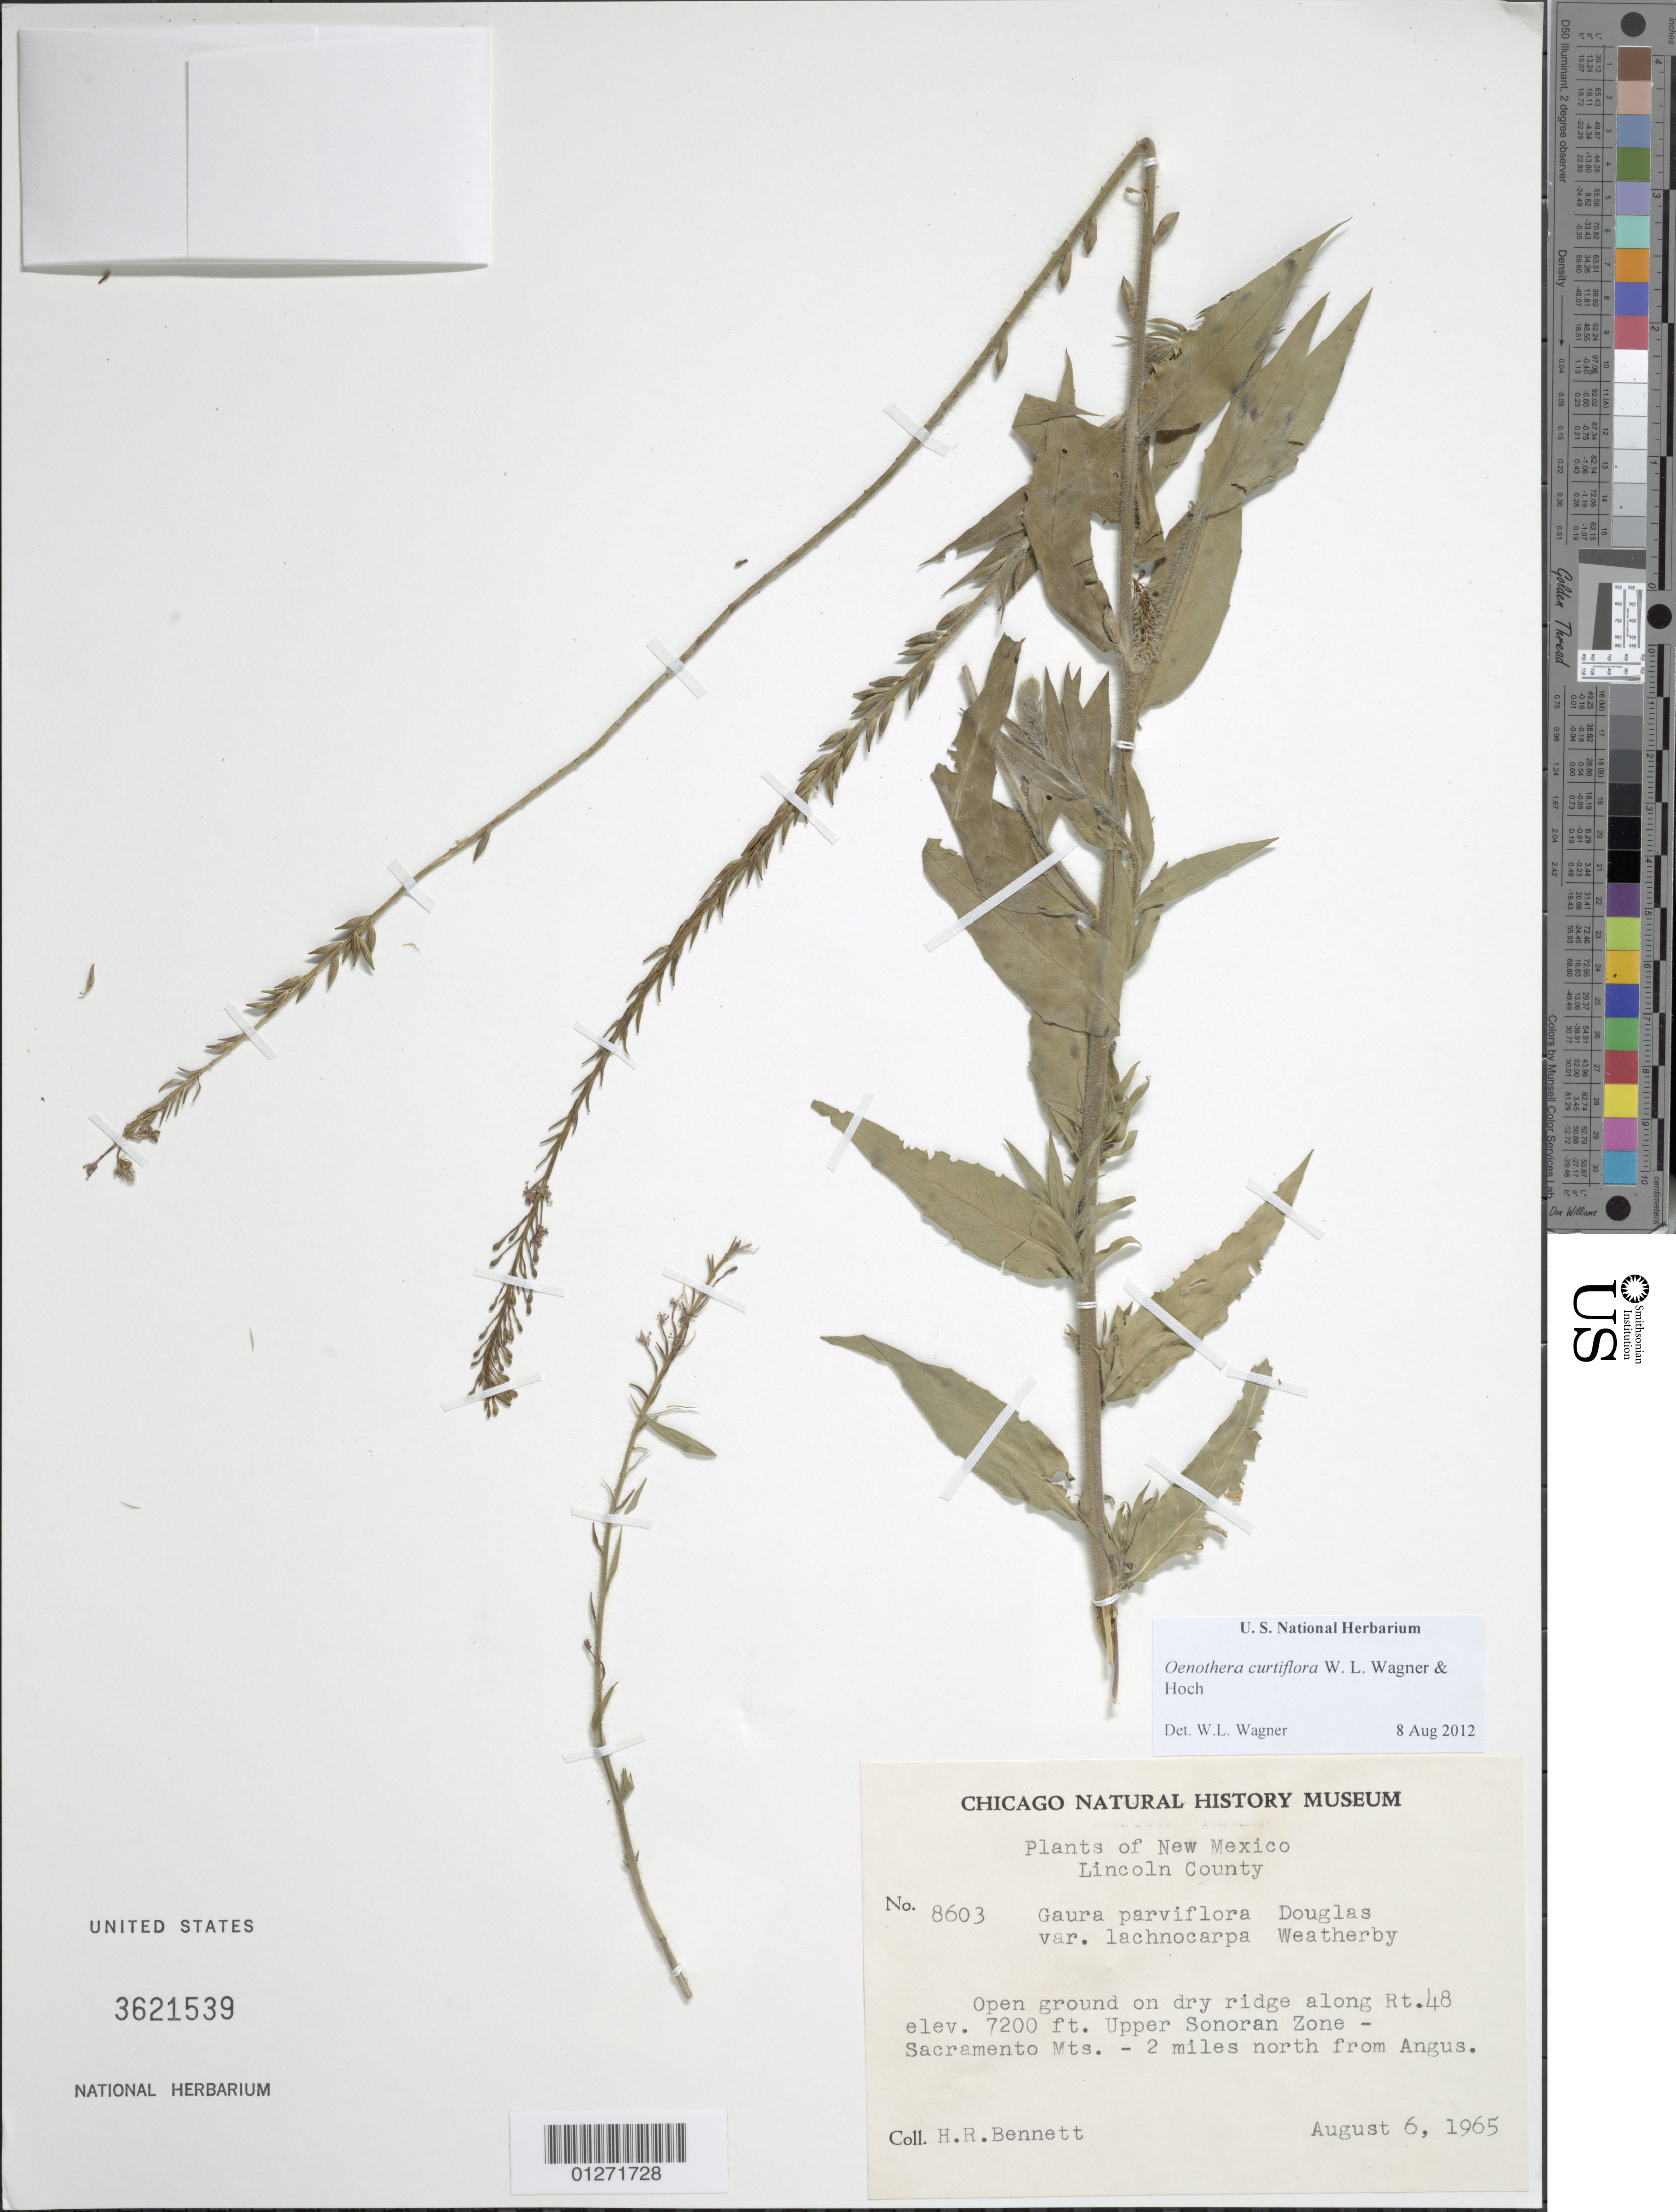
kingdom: Plantae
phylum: Tracheophyta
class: Magnoliopsida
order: Myrtales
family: Onagraceae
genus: Oenothera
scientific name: Oenothera curtiflora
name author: W.L. Wagner & Hoch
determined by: Wagner, W. L., (BOT), Smithsonian Institution - National Museum of Natural History (UNITED STATES)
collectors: H. R. Bennett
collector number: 8603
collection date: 1965-08-06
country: United States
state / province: New Mexico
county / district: Lincoln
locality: Ridge along Rt. 48. Upper Sonoran Zone- Sacramento Mts. - 2 miles N from Angus.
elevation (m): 2195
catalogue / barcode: US 3621539